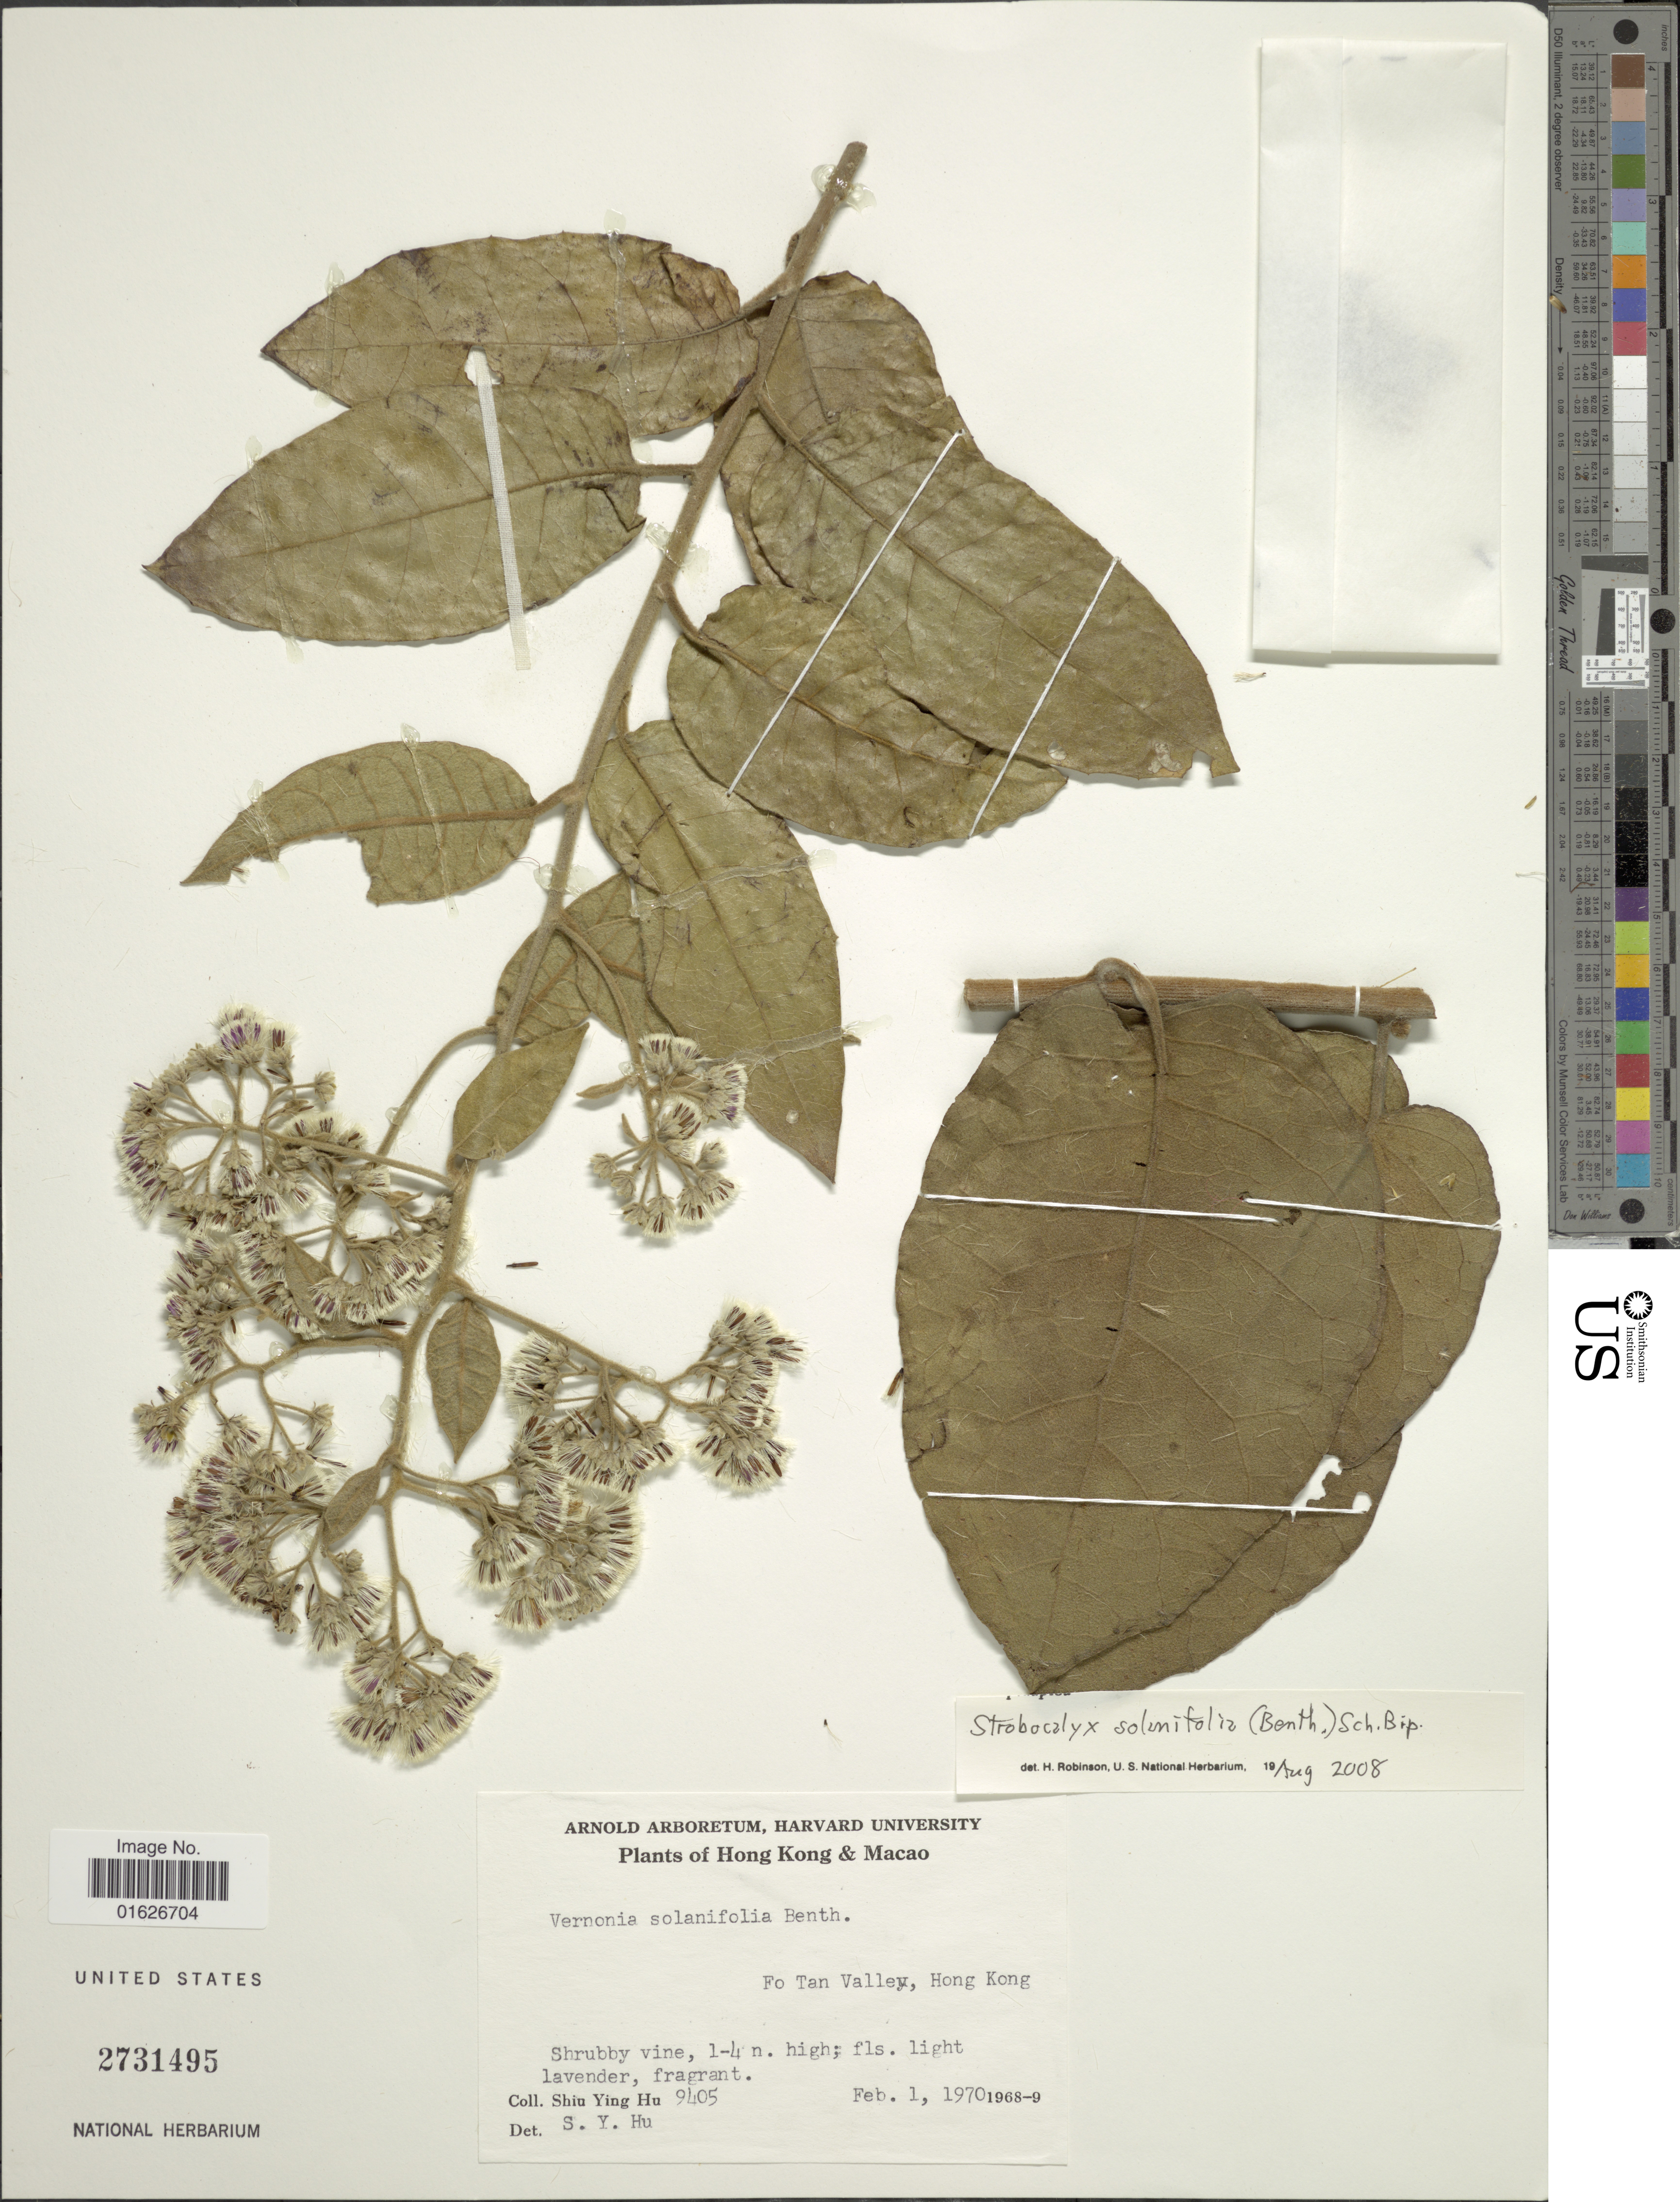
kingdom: Plantae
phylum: Tracheophyta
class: Magnoliopsida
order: Asterales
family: Asteraceae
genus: Strobocalyx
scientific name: Strobocalyx solanifolia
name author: (Benth.) Sch. Bip.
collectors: S. Y. Hu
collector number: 9405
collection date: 1970-02-01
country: China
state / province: Hong Kong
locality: Hong Kong & Macao, Fo Tan Valley, Hong Kong.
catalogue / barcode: US 2731495